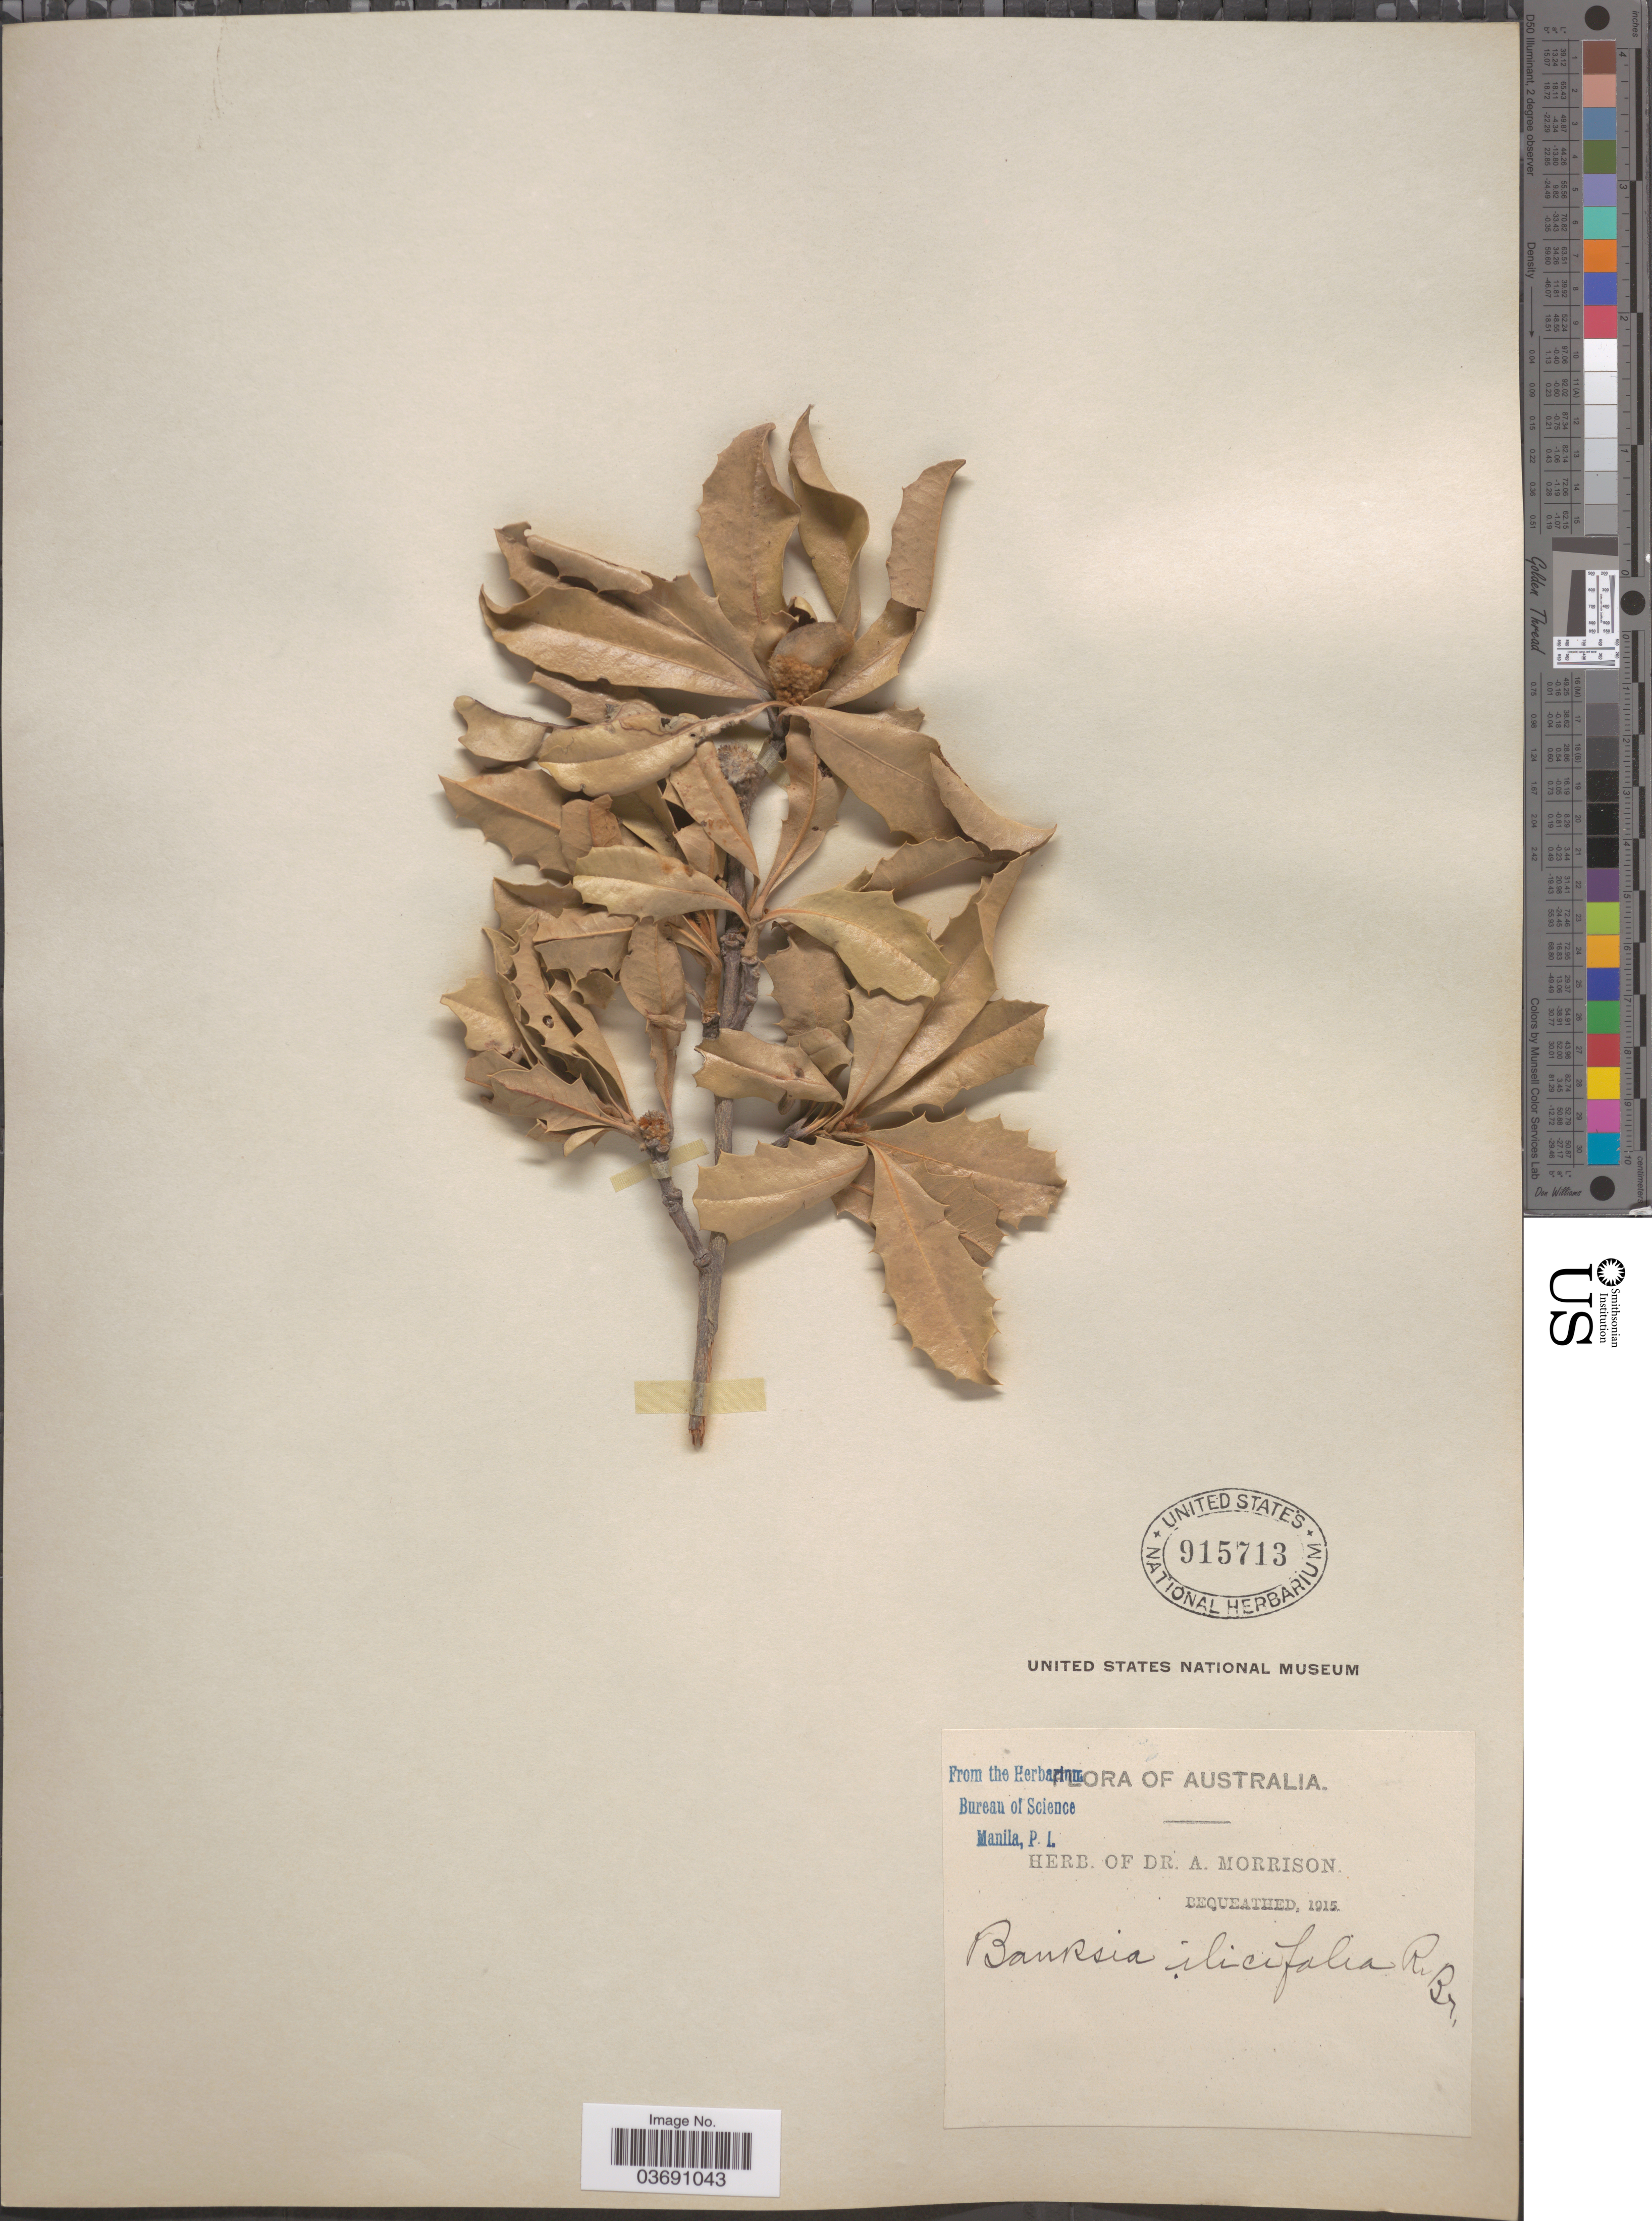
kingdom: Plantae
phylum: Tracheophyta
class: Magnoliopsida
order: Proteales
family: Proteaceae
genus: Banksia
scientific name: Banksia ilicifolia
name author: R. Br.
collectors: A. Morrison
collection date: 1915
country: Australia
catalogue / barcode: US 915713